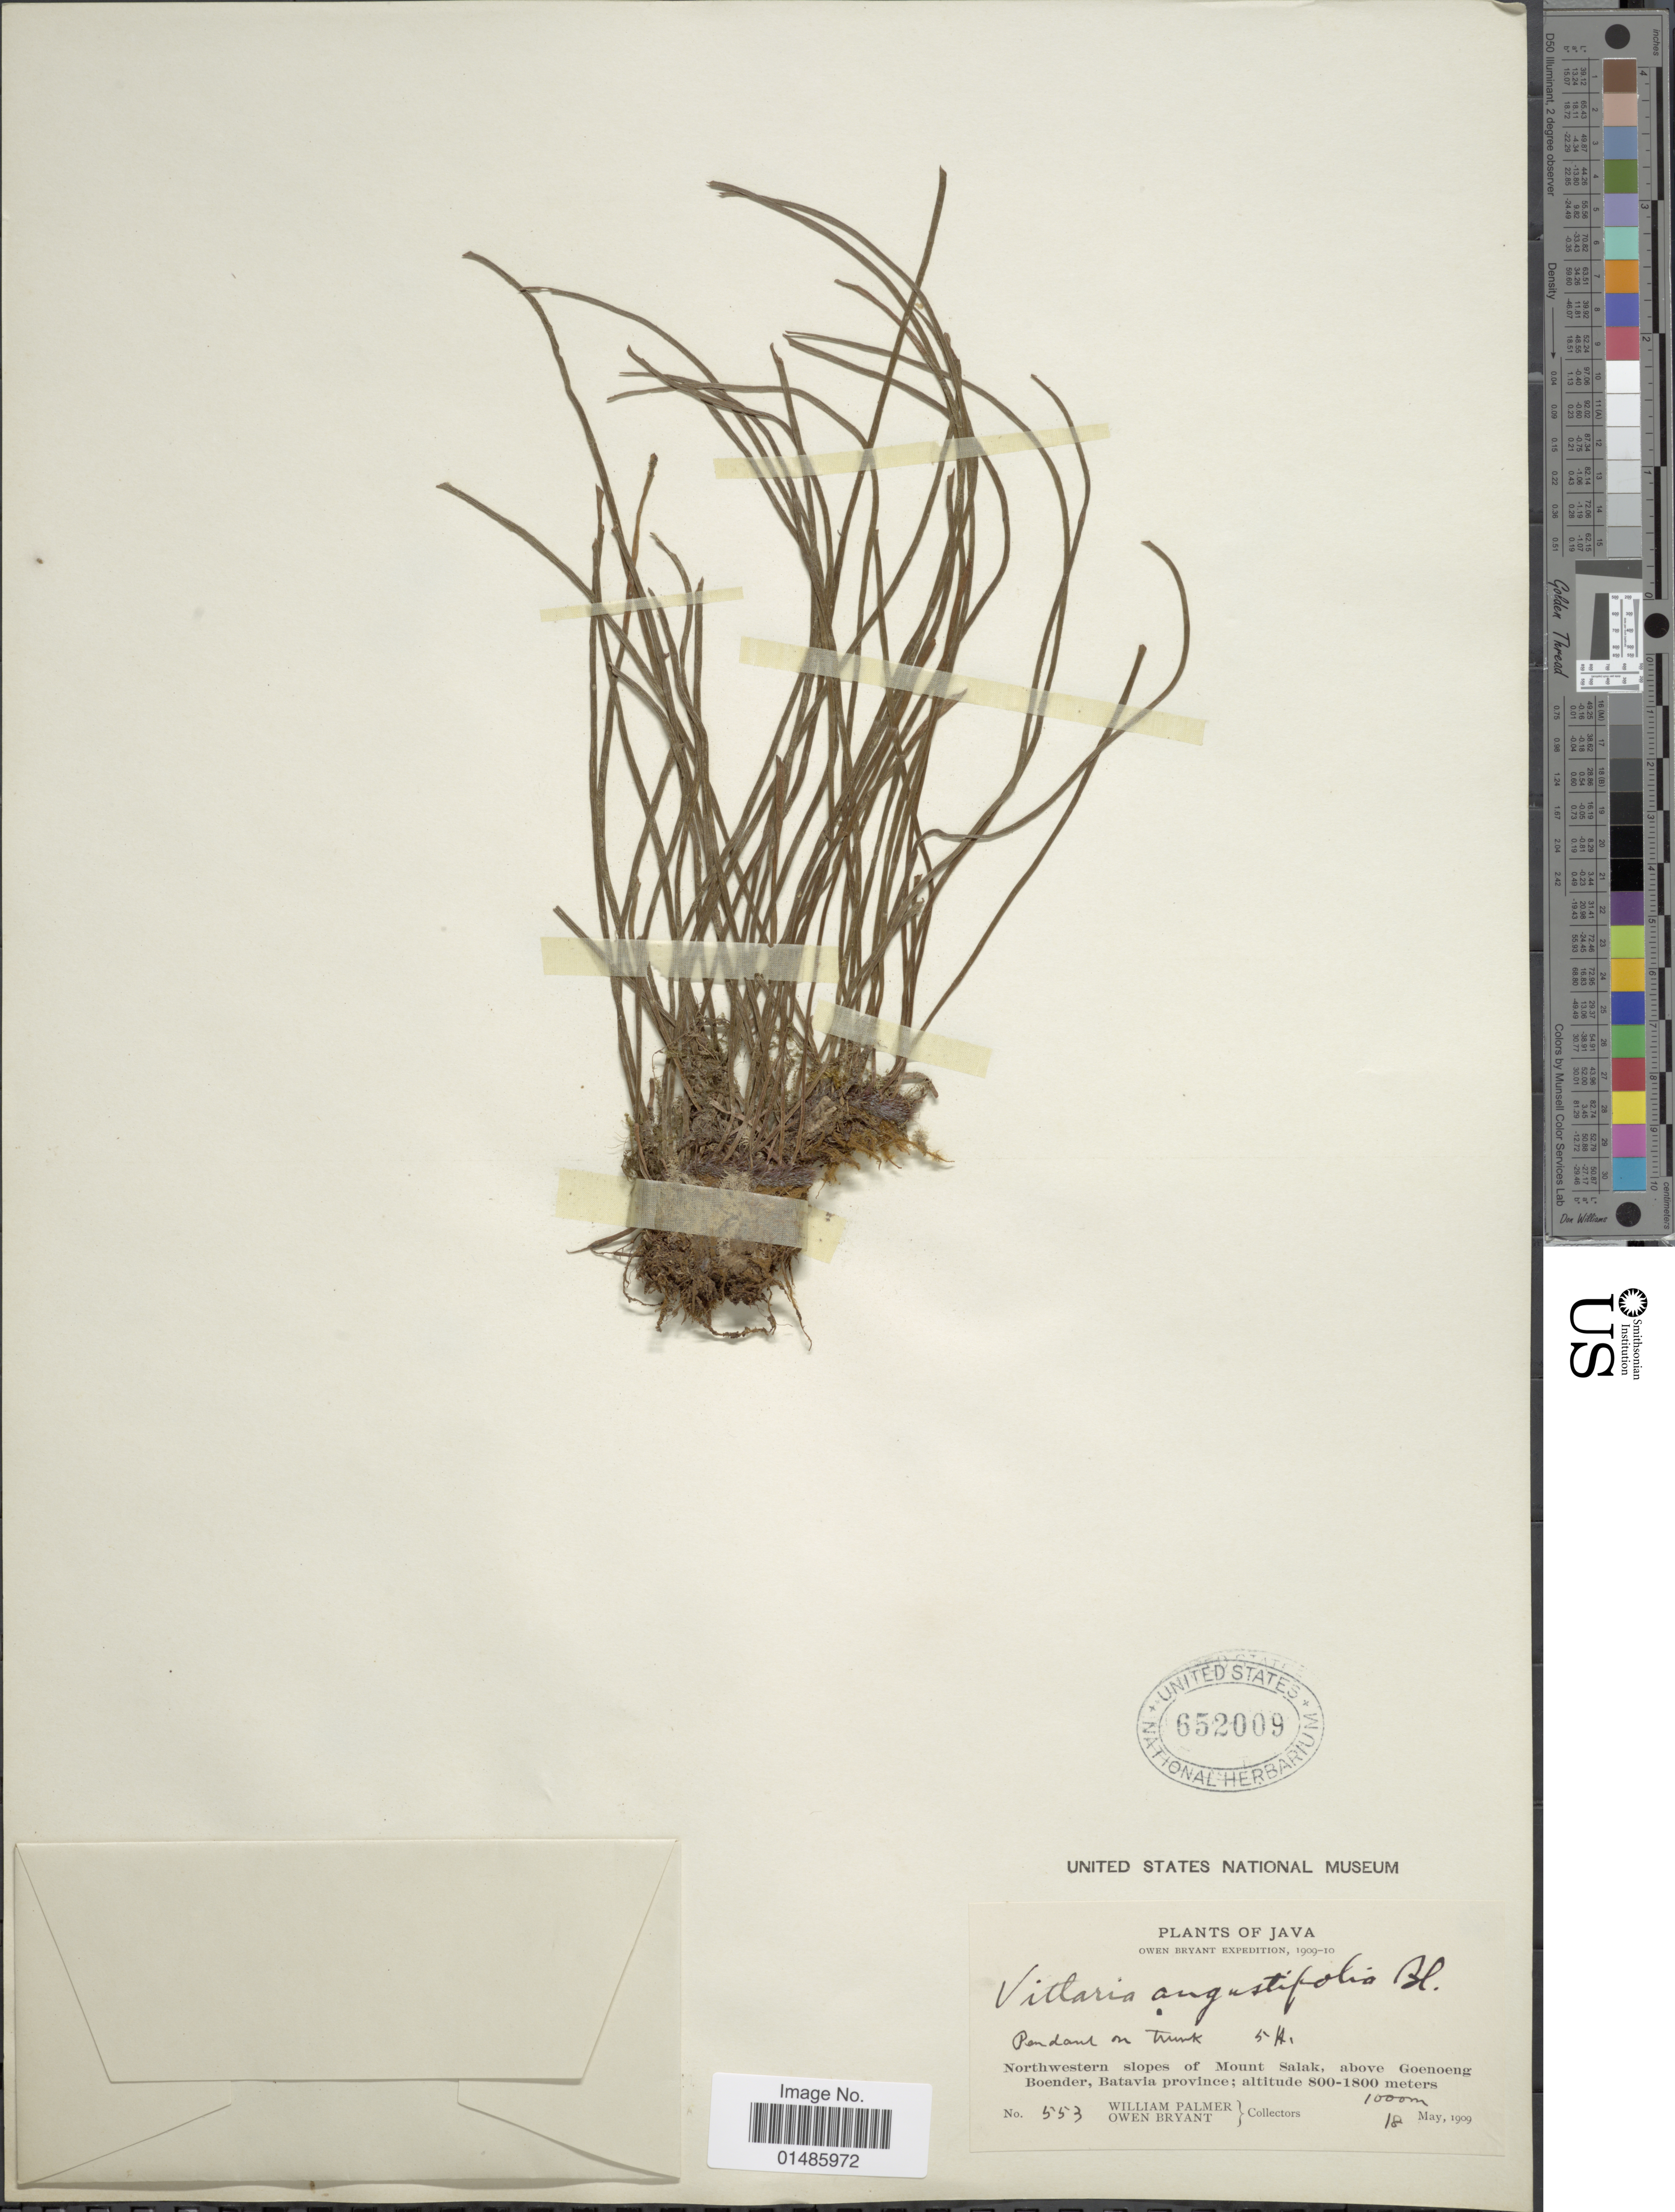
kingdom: Plantae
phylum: Tracheophyta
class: Polypodiopsida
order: Polypodiales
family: Pteridaceae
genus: Haplopteris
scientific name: Haplopteris angustifolia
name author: (Blume) E.H. Crane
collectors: W. Palmer & O. Bryant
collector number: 553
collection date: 1909-05-18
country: Indonesia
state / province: Java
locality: Northwestern slopes of Mount Salak, above Goenoeng Boender, Batavia province.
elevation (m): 1000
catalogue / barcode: US 652009